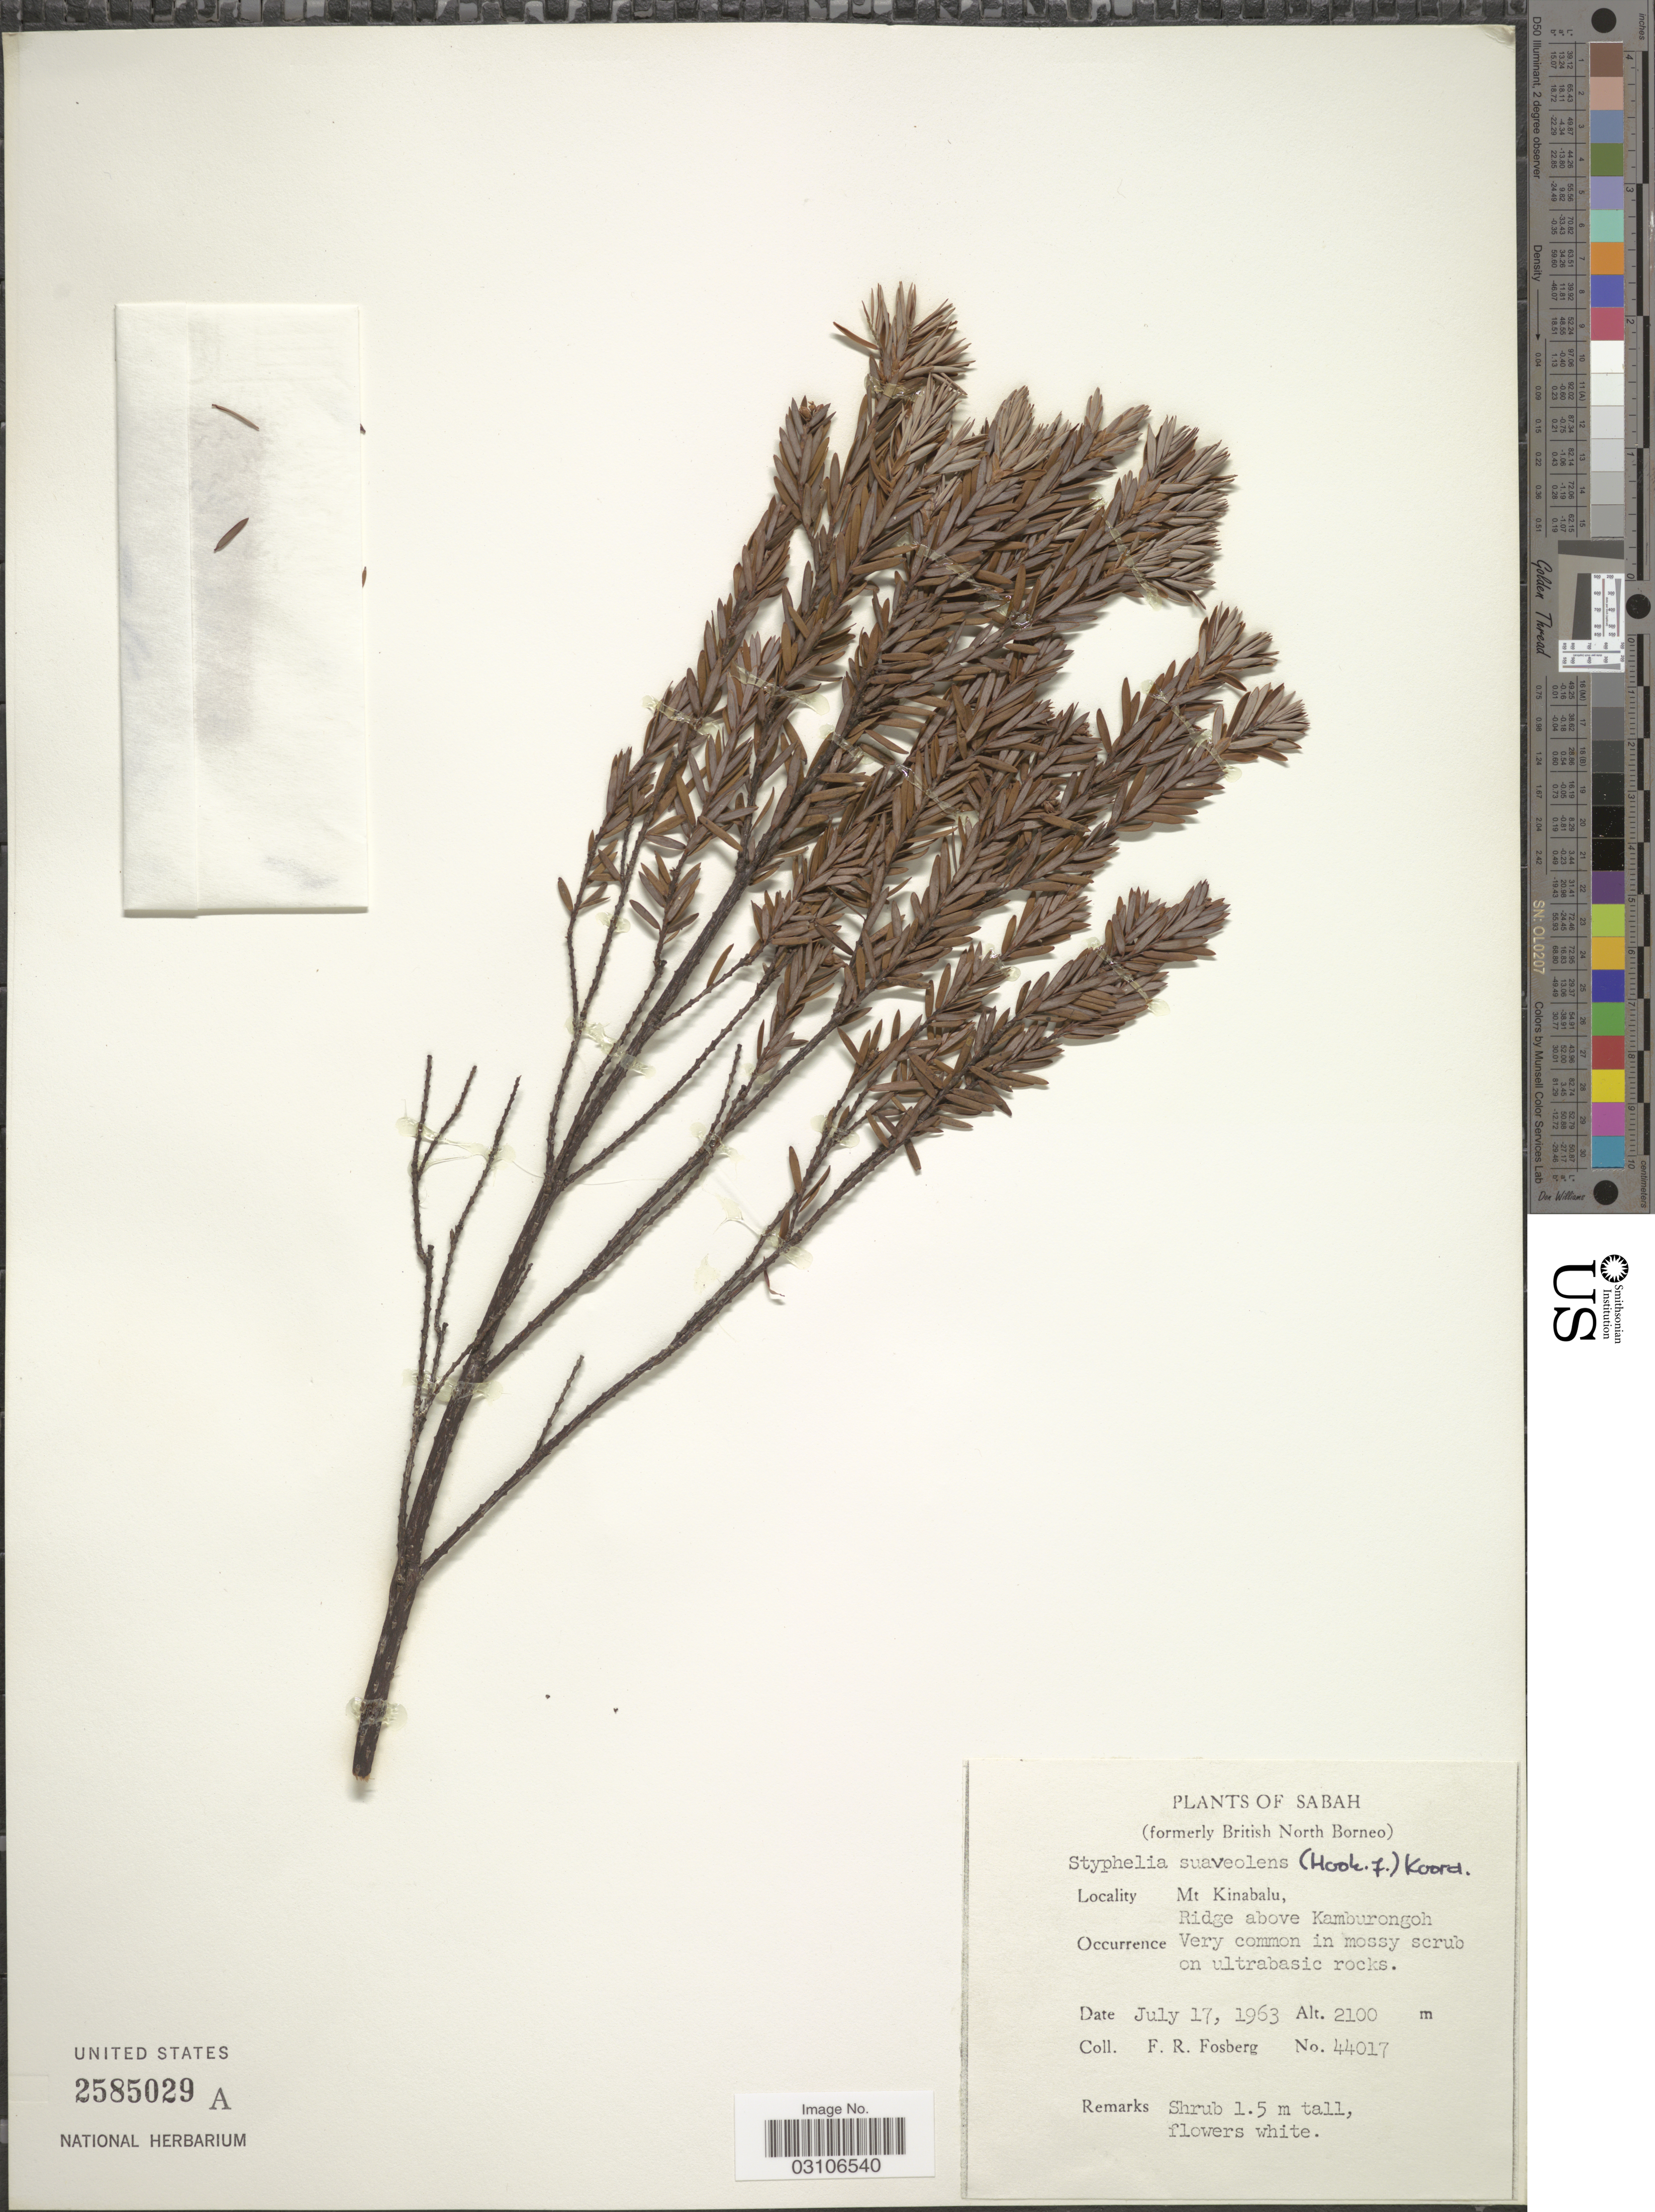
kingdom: Plantae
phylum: Tracheophyta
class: Magnoliopsida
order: Ericales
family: Ericaceae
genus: Styphelia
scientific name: Styphelia suaveolens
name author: (Hook. f.) Warb. ex P. Sarasin & Sarasin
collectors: F. R. Fosberg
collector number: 44017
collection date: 1963-07-17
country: Malaysia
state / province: Sabah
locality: Mt Kinabalu, Ridge above Kamburongoh.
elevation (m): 2100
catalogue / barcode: US 2585029A